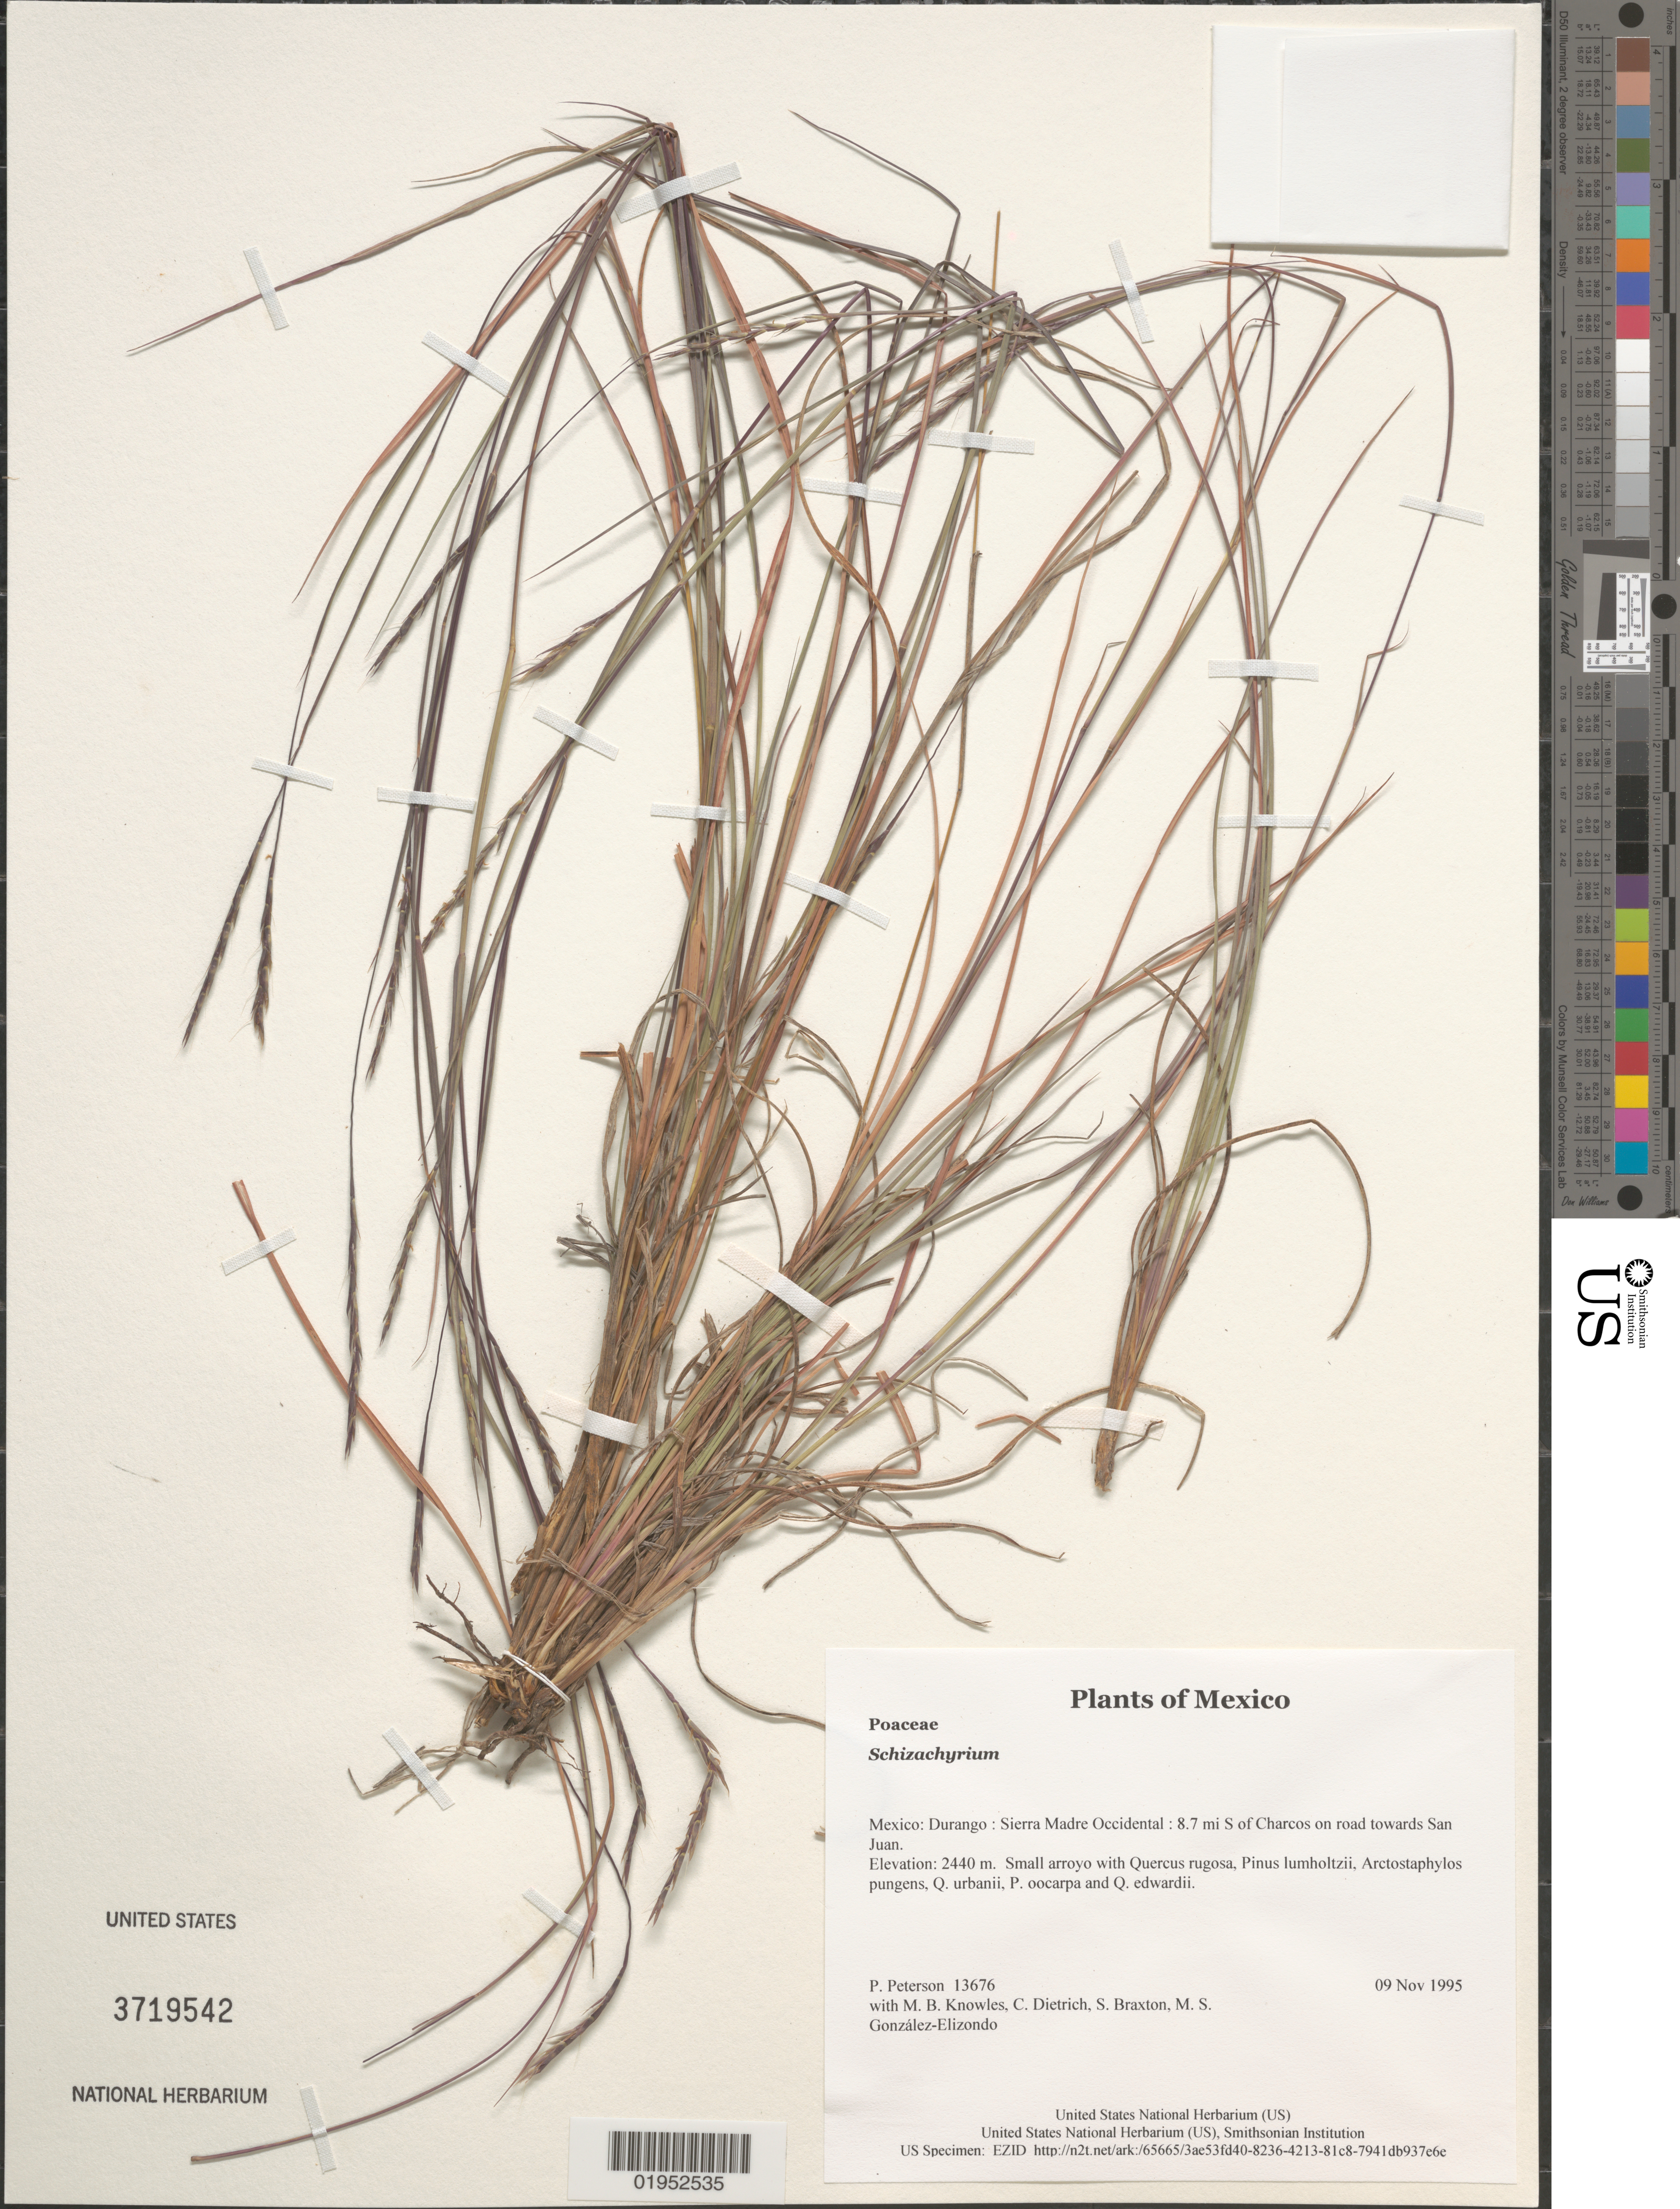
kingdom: Plantae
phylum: Tracheophyta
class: Liliopsida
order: Poales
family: Poaceae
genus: Schizachyrium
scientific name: Schizachyrium sp.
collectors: P. M. Peterson, M. B. Knowles, C. Dietrich, S. Braxton & M. S. González-Elizondo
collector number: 13676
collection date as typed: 09 Nov 1995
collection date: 1995-11-09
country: Mexico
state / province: Durango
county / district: Sierra Madre Occidental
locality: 8.7 mi S of Charcos on road towards San Juan.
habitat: Small arroyo with Quercus rugosa, Pinus lumholtzii, Arctostaphylos pungens, Q. urbanii, P. oocarpa and Q. edwardii.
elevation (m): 2440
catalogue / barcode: US 3719542